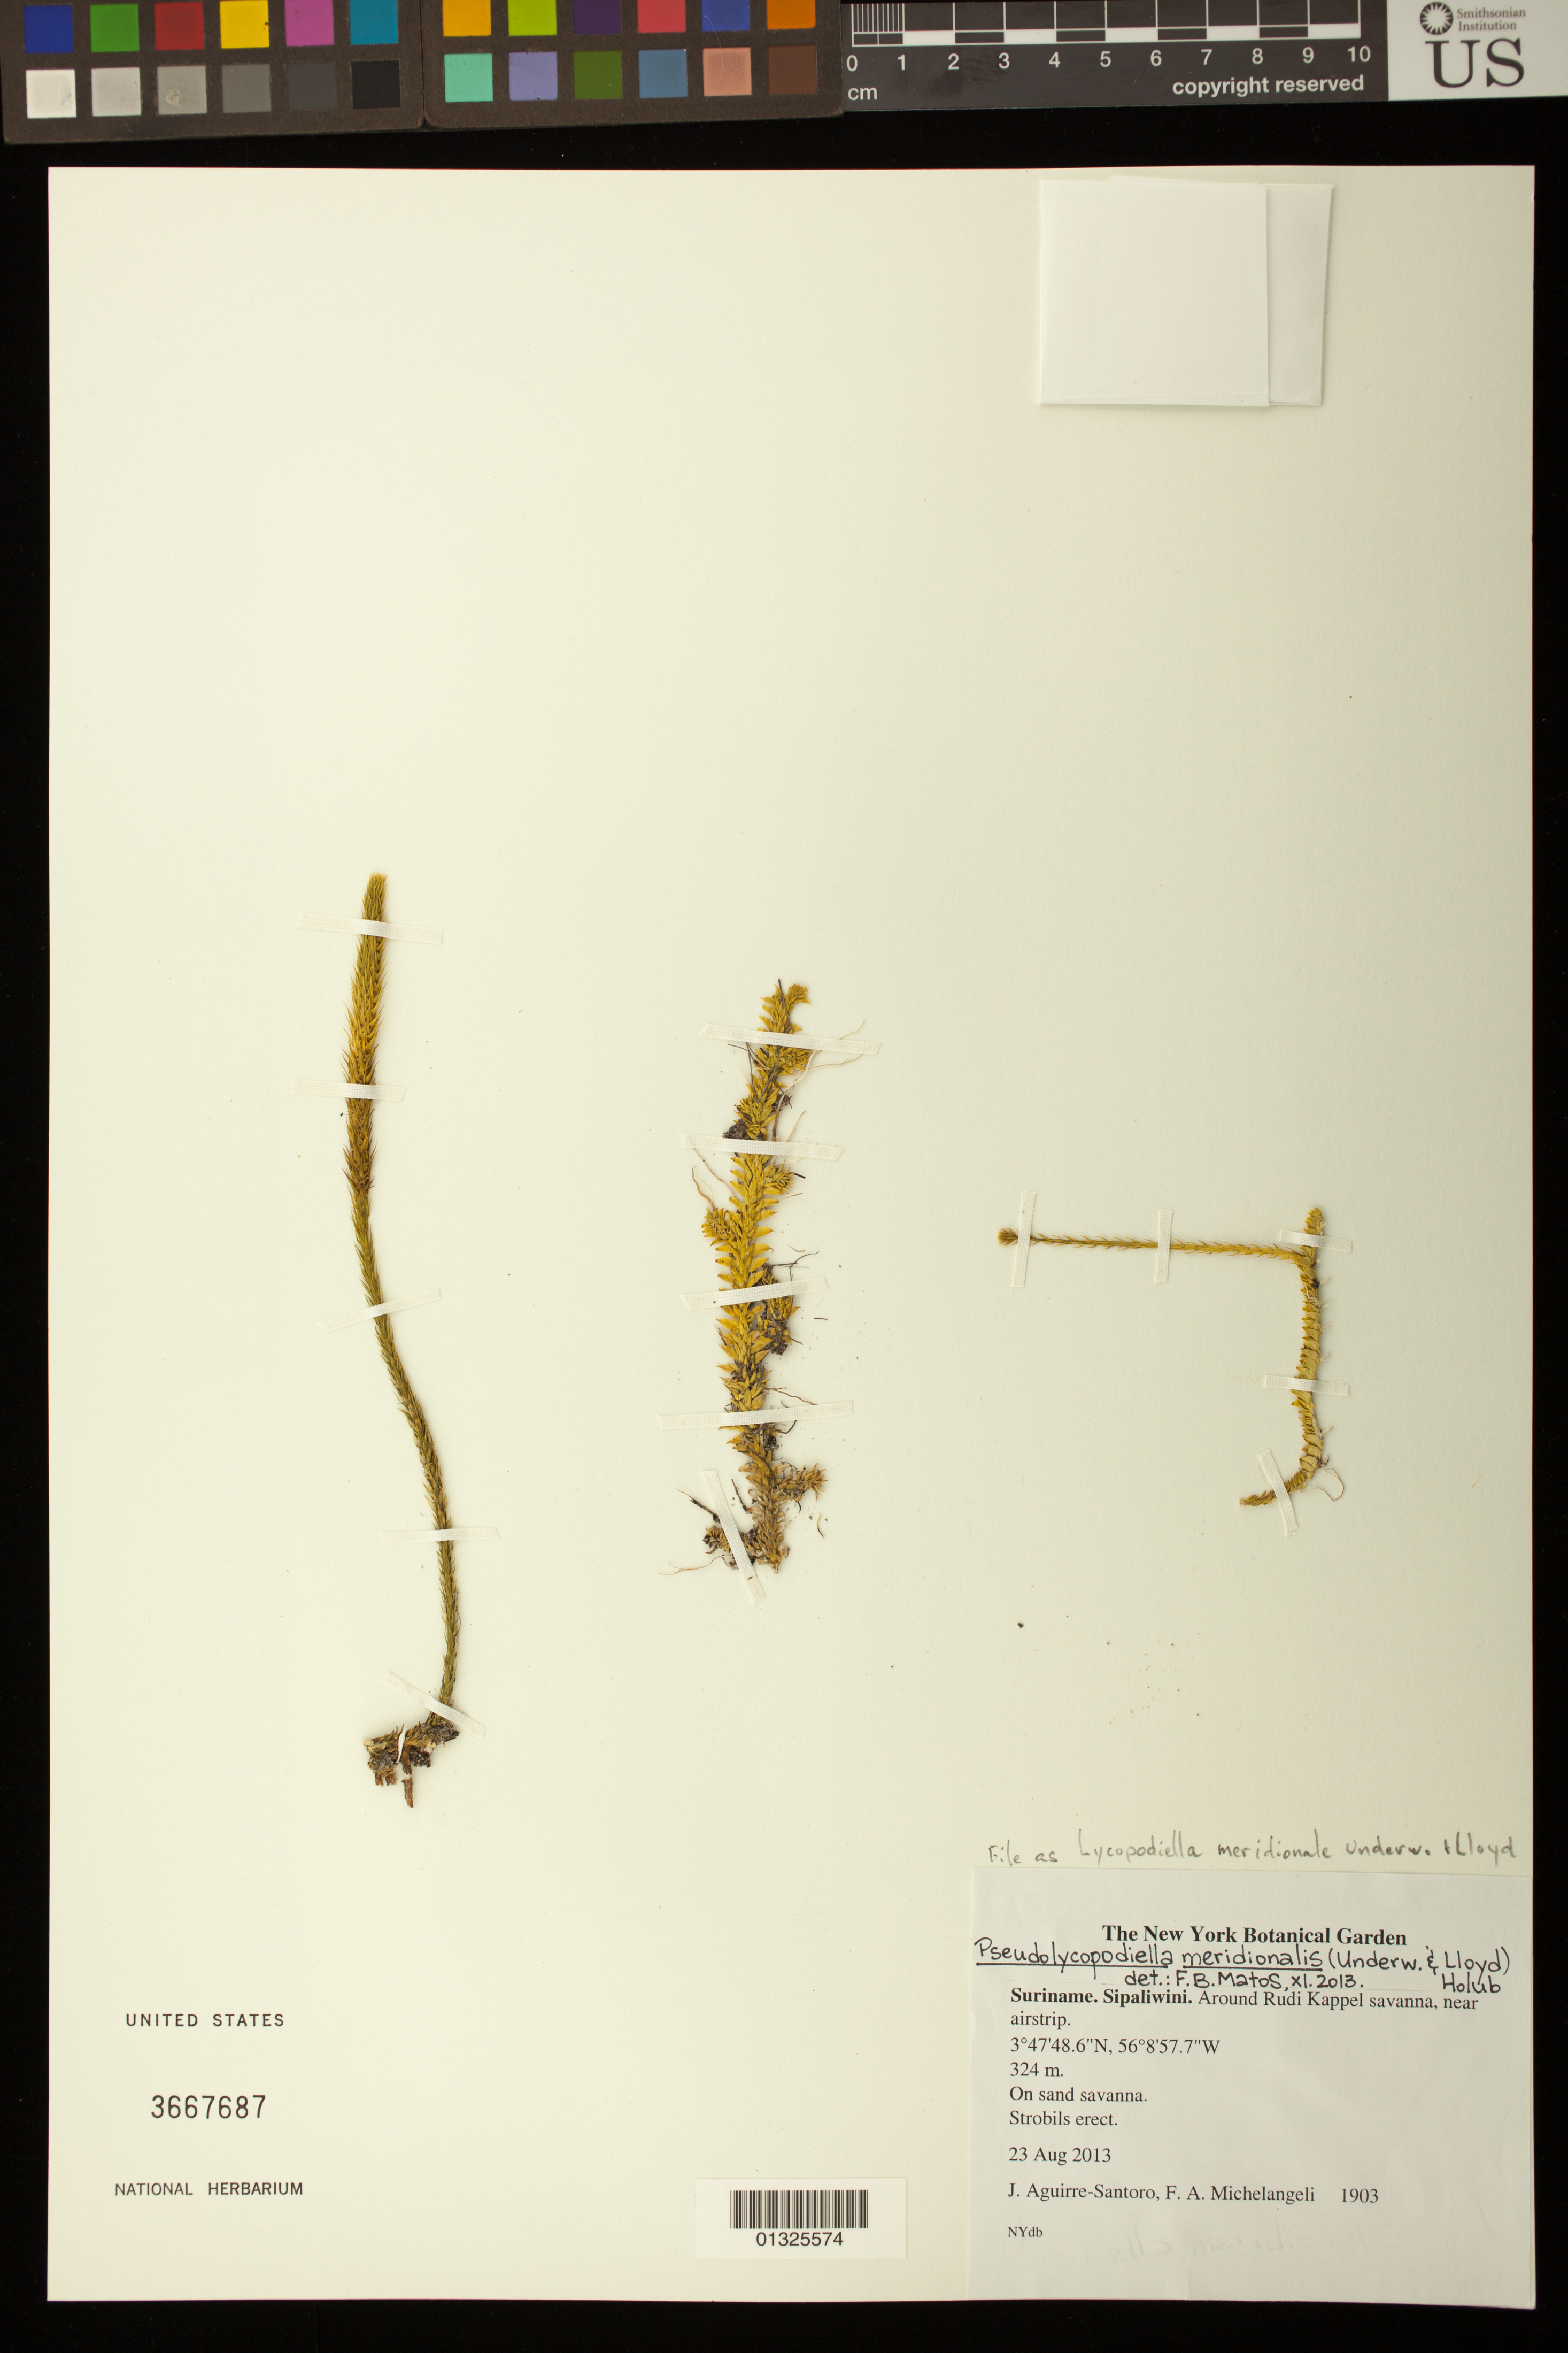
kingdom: Plantae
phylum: Tracheophyta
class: Lycopodiopsida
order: Lycopodiales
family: Lycopodiaceae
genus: Pseudolycopodiella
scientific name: Pseudolycopodiella meridionalis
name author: (Underw. & F.E. Lloyd) Holub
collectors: J. Aguirre-Santoro & F. A. Michelangeli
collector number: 1903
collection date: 2013-08-23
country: Suriname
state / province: Sipaliwini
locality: Around Rudi Kappel savanna, near airstrip.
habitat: On sand savanna.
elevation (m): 324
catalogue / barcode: US 3667687